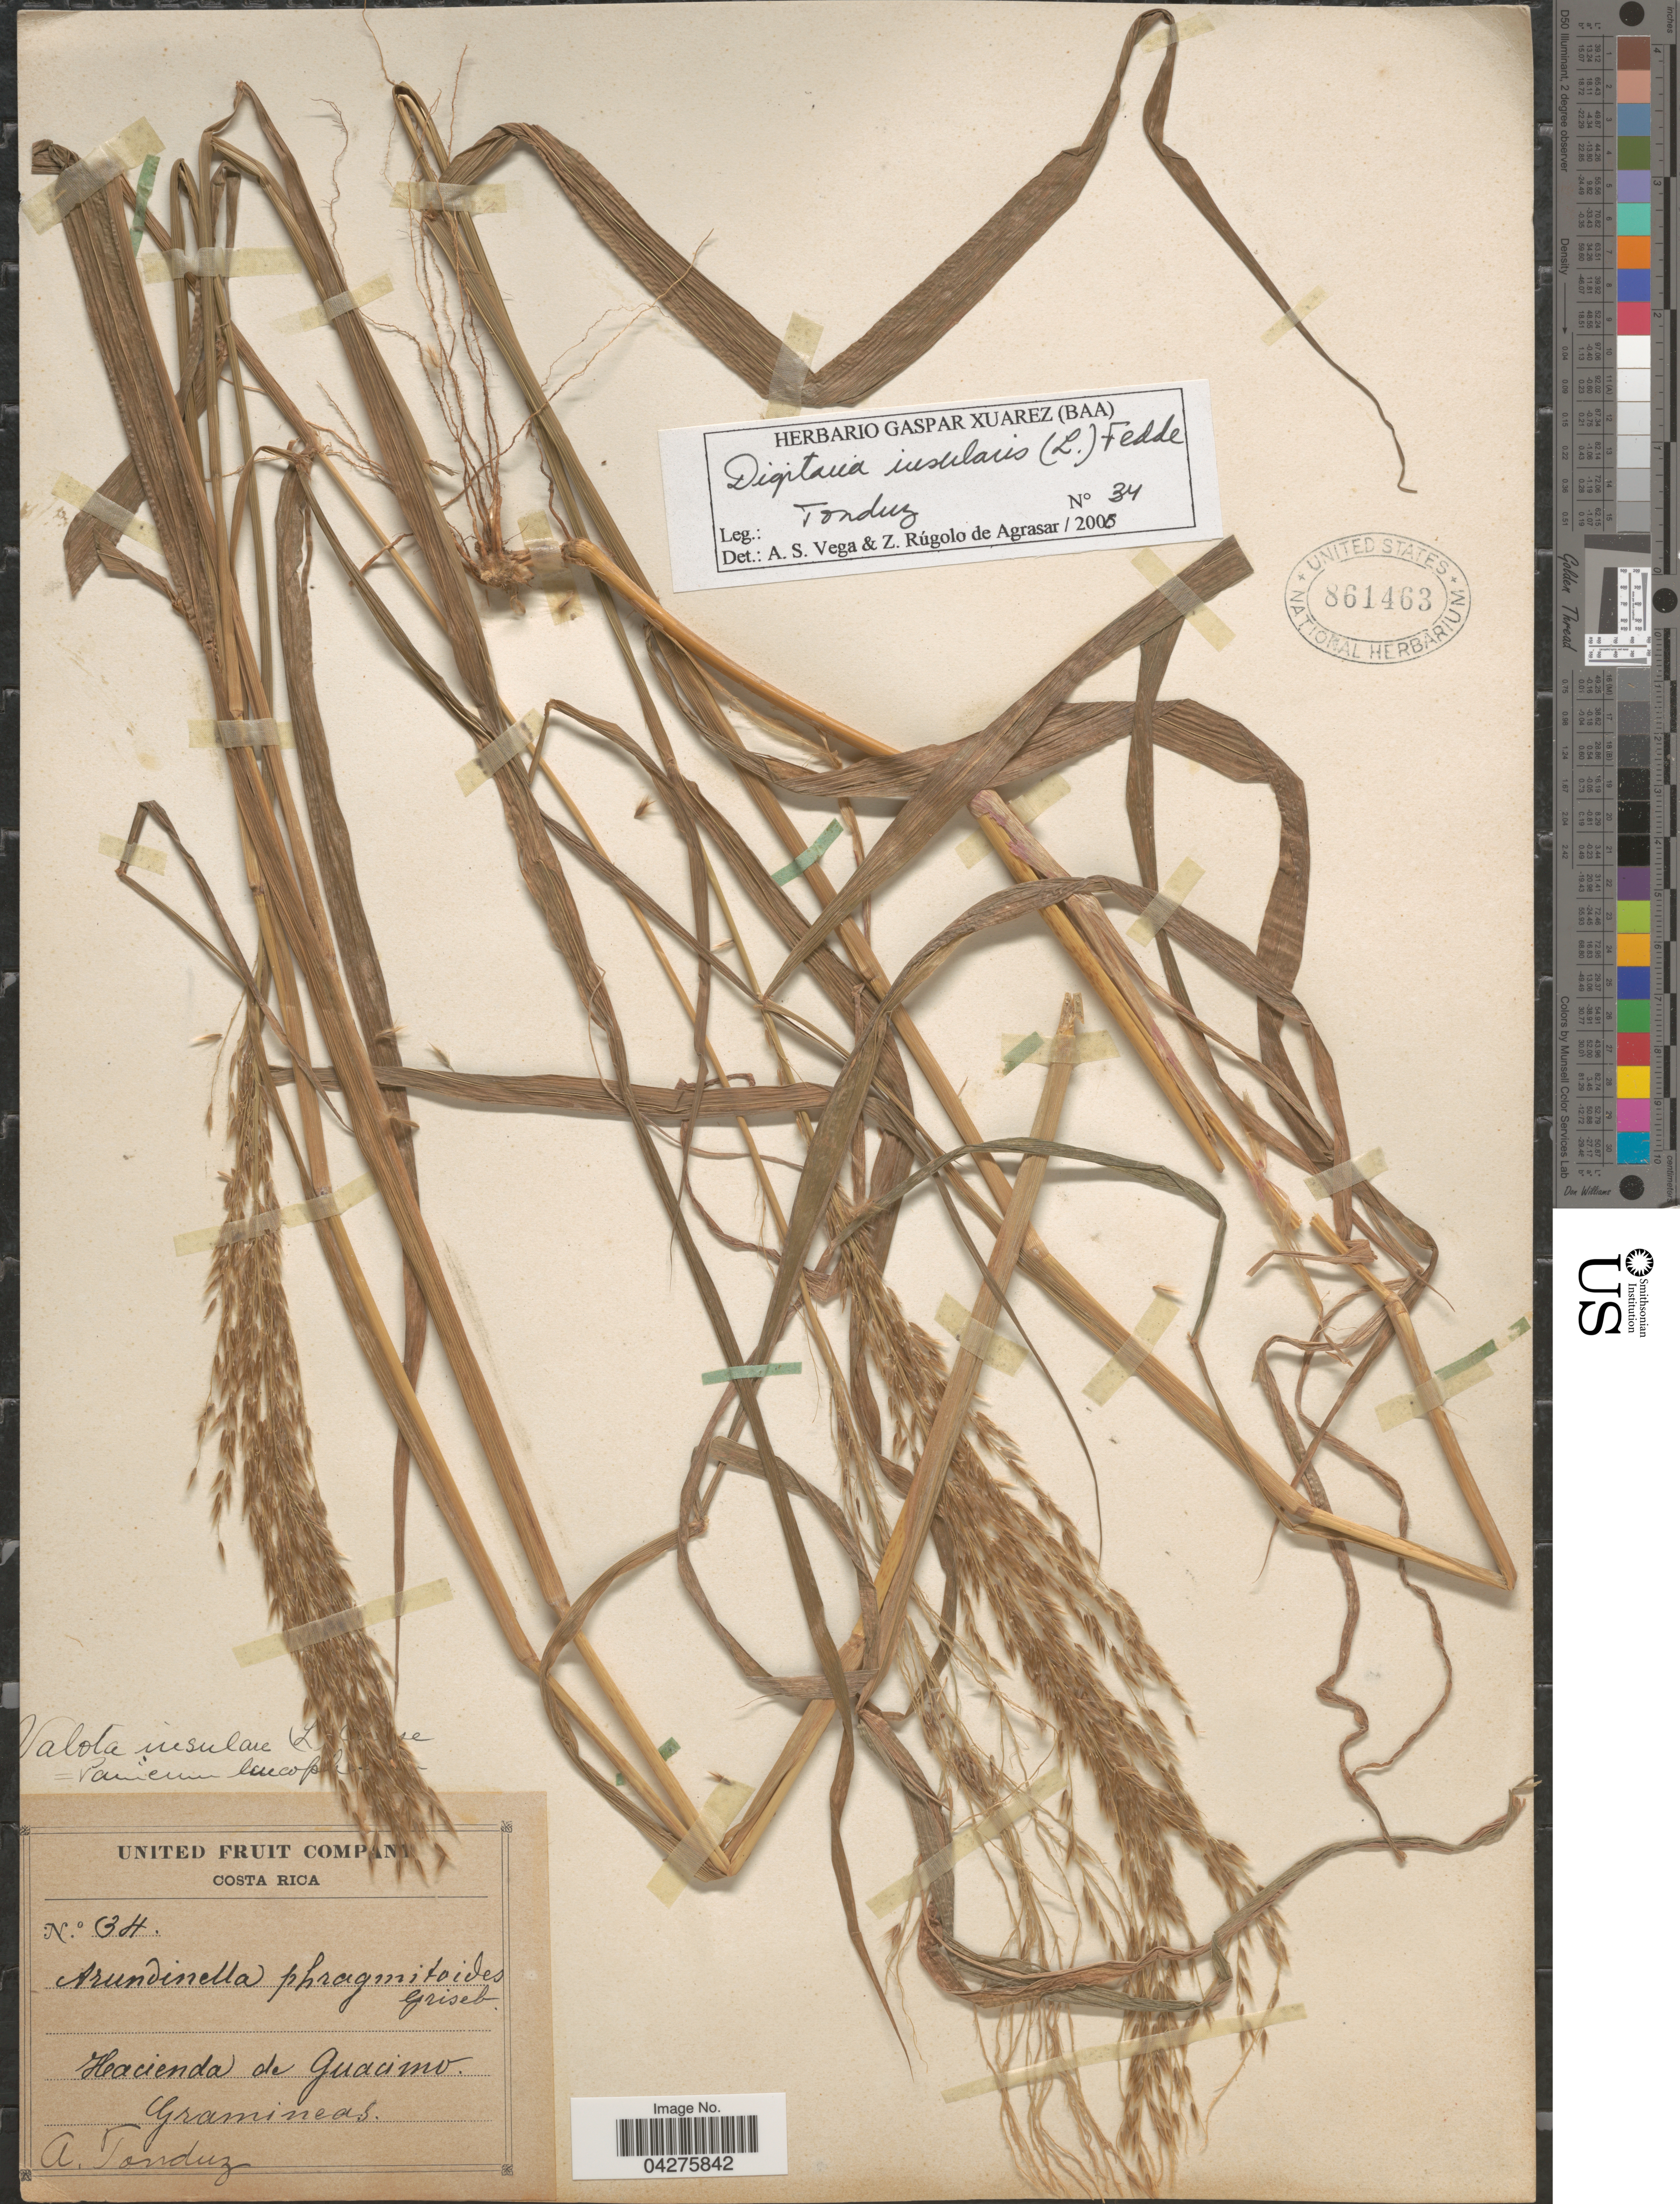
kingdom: Plantae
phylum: Tracheophyta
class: Liliopsida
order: Poales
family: Poaceae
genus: Digitaria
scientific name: Digitaria insularis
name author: (L.) Fedde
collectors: A. Tonduz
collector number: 34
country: Costa Rica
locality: Hacienda de Guacimo.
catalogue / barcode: US 861463